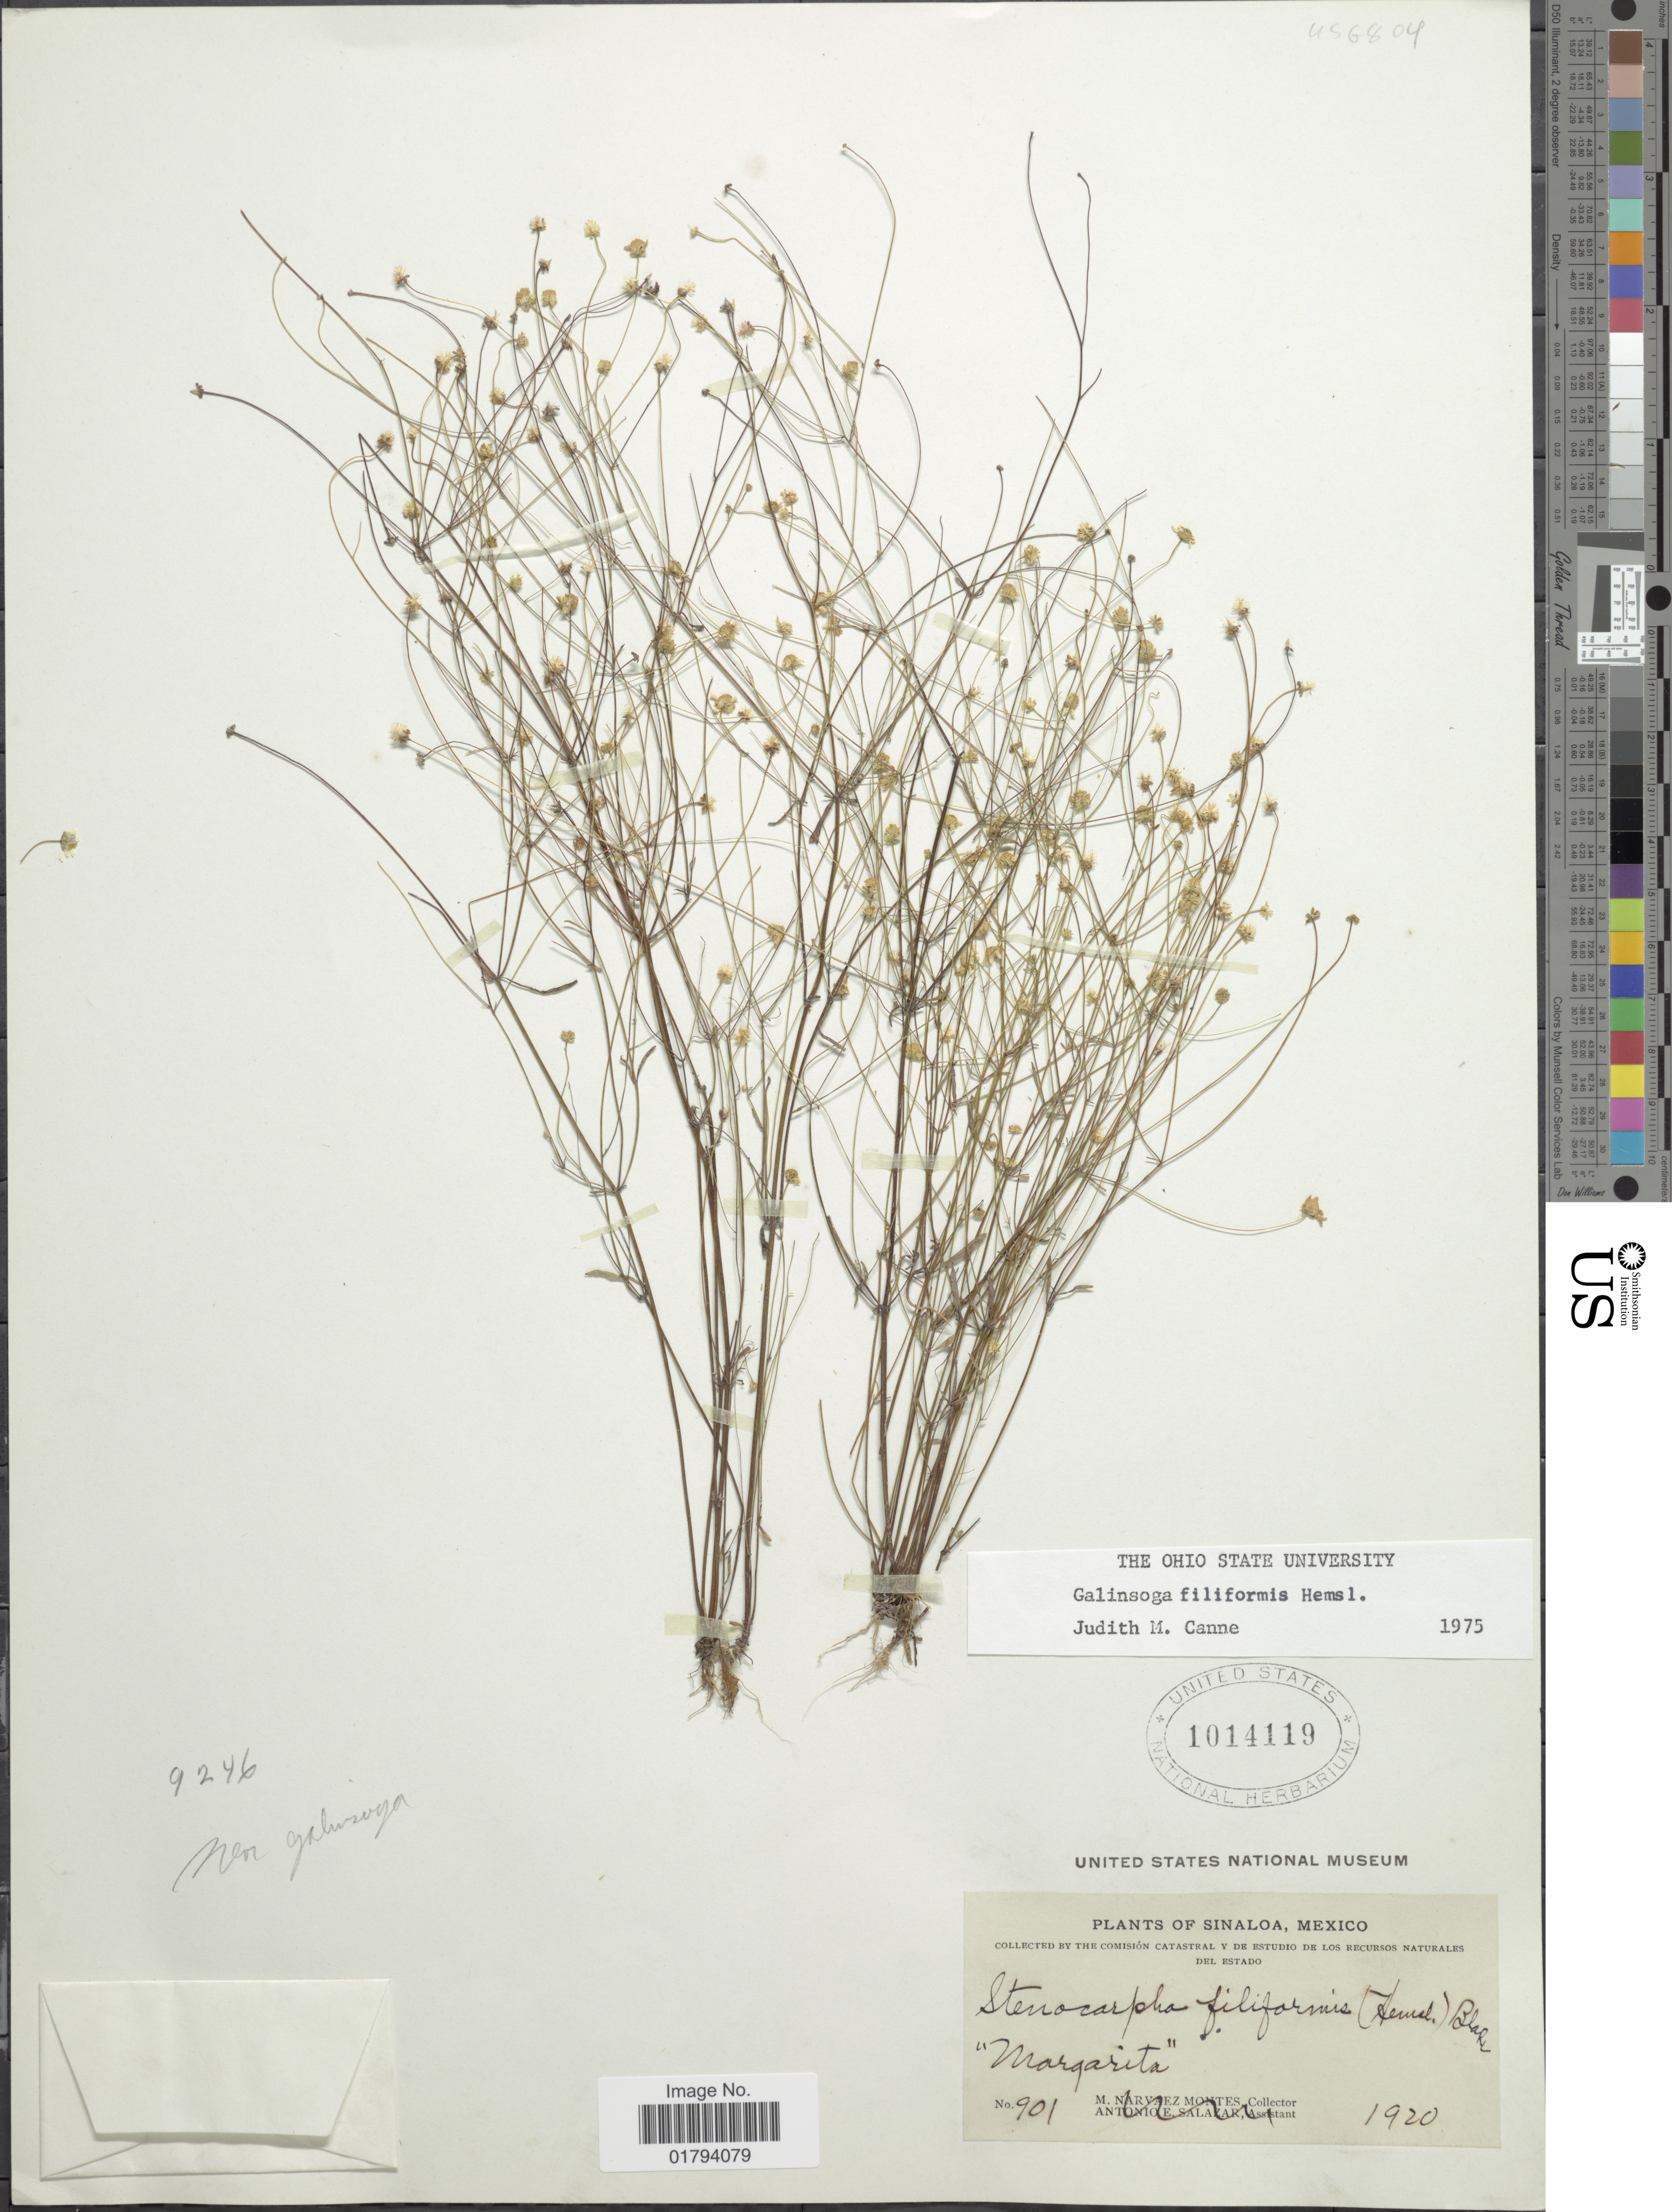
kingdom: Plantae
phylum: Tracheophyta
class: Magnoliopsida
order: Asterales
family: Asteraceae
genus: Galinsoga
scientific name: Galinsoga filiformis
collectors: Comisión Catastral etc. de Sinaloa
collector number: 901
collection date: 1920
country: Mexico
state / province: Sinaloa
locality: Margarita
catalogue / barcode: US 1014119